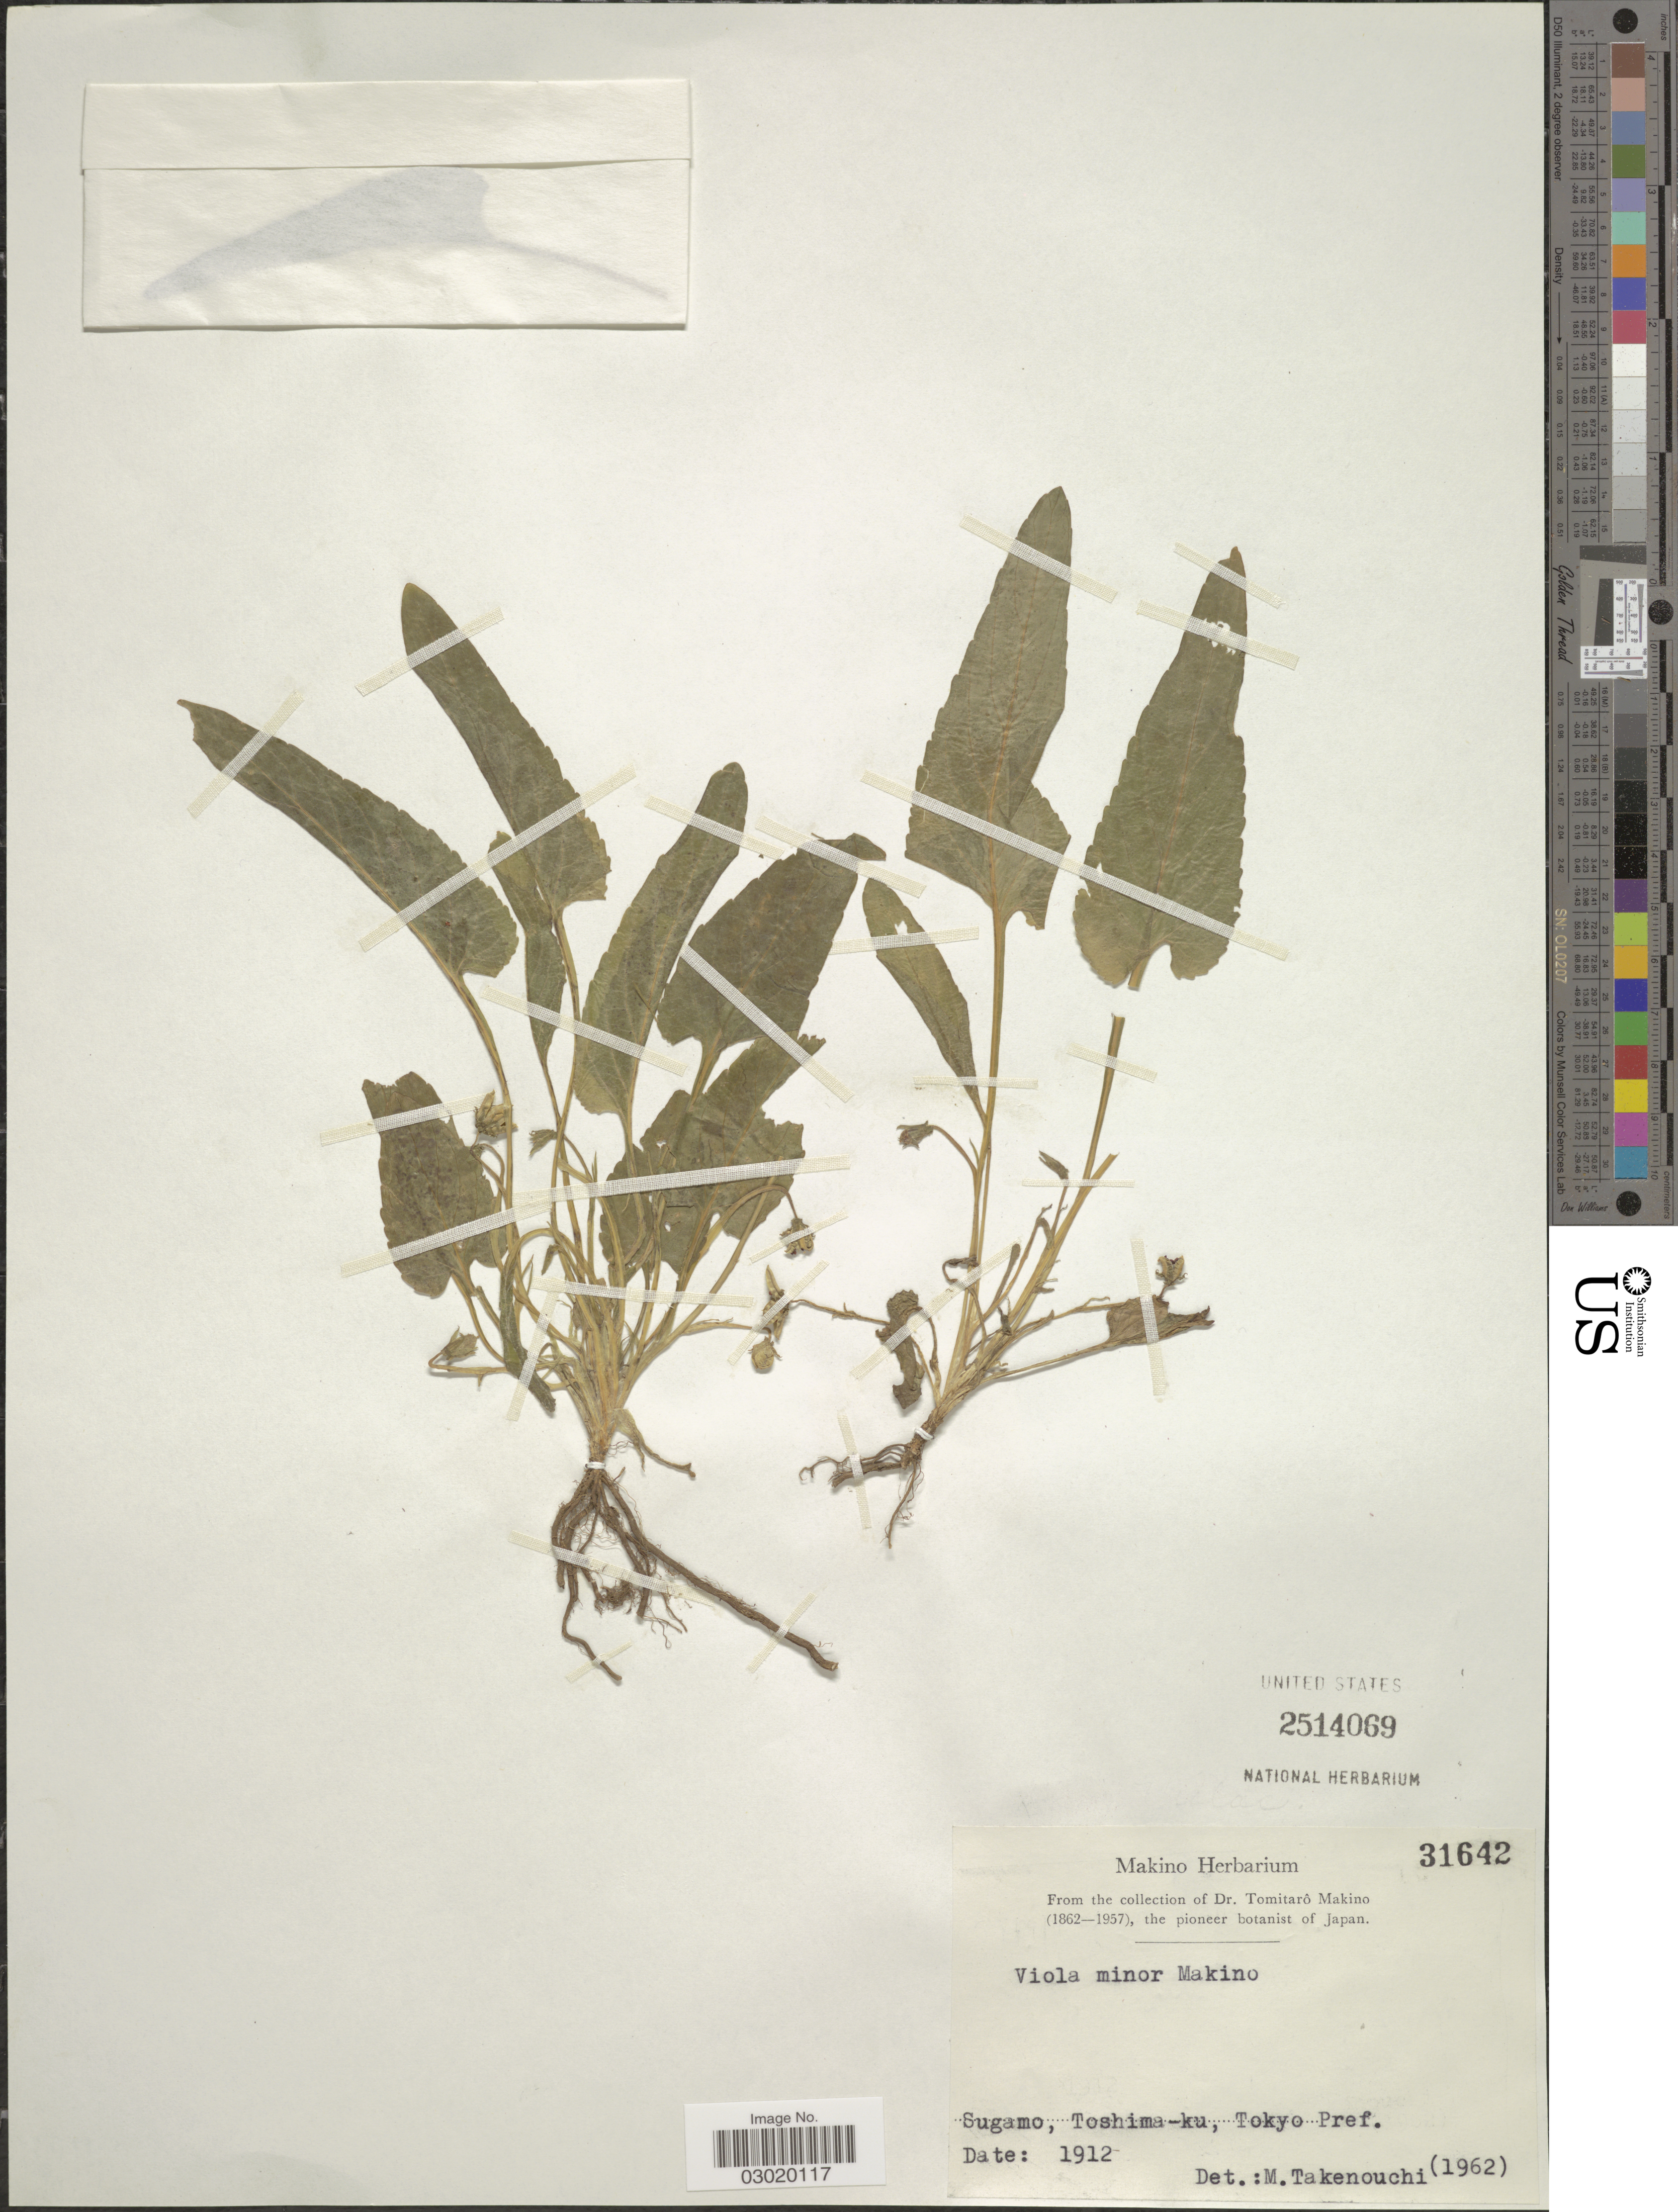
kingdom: Plantae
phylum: Tracheophyta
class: Magnoliopsida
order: Malpighiales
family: Violaceae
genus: Viola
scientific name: Viola minor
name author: (Makino) Makino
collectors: T. Makino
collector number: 31642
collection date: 1912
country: Japan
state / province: Tokyo, Federal City of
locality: Sugamo, Toshima-ku, Tokyo Pref.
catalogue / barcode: US 2514069